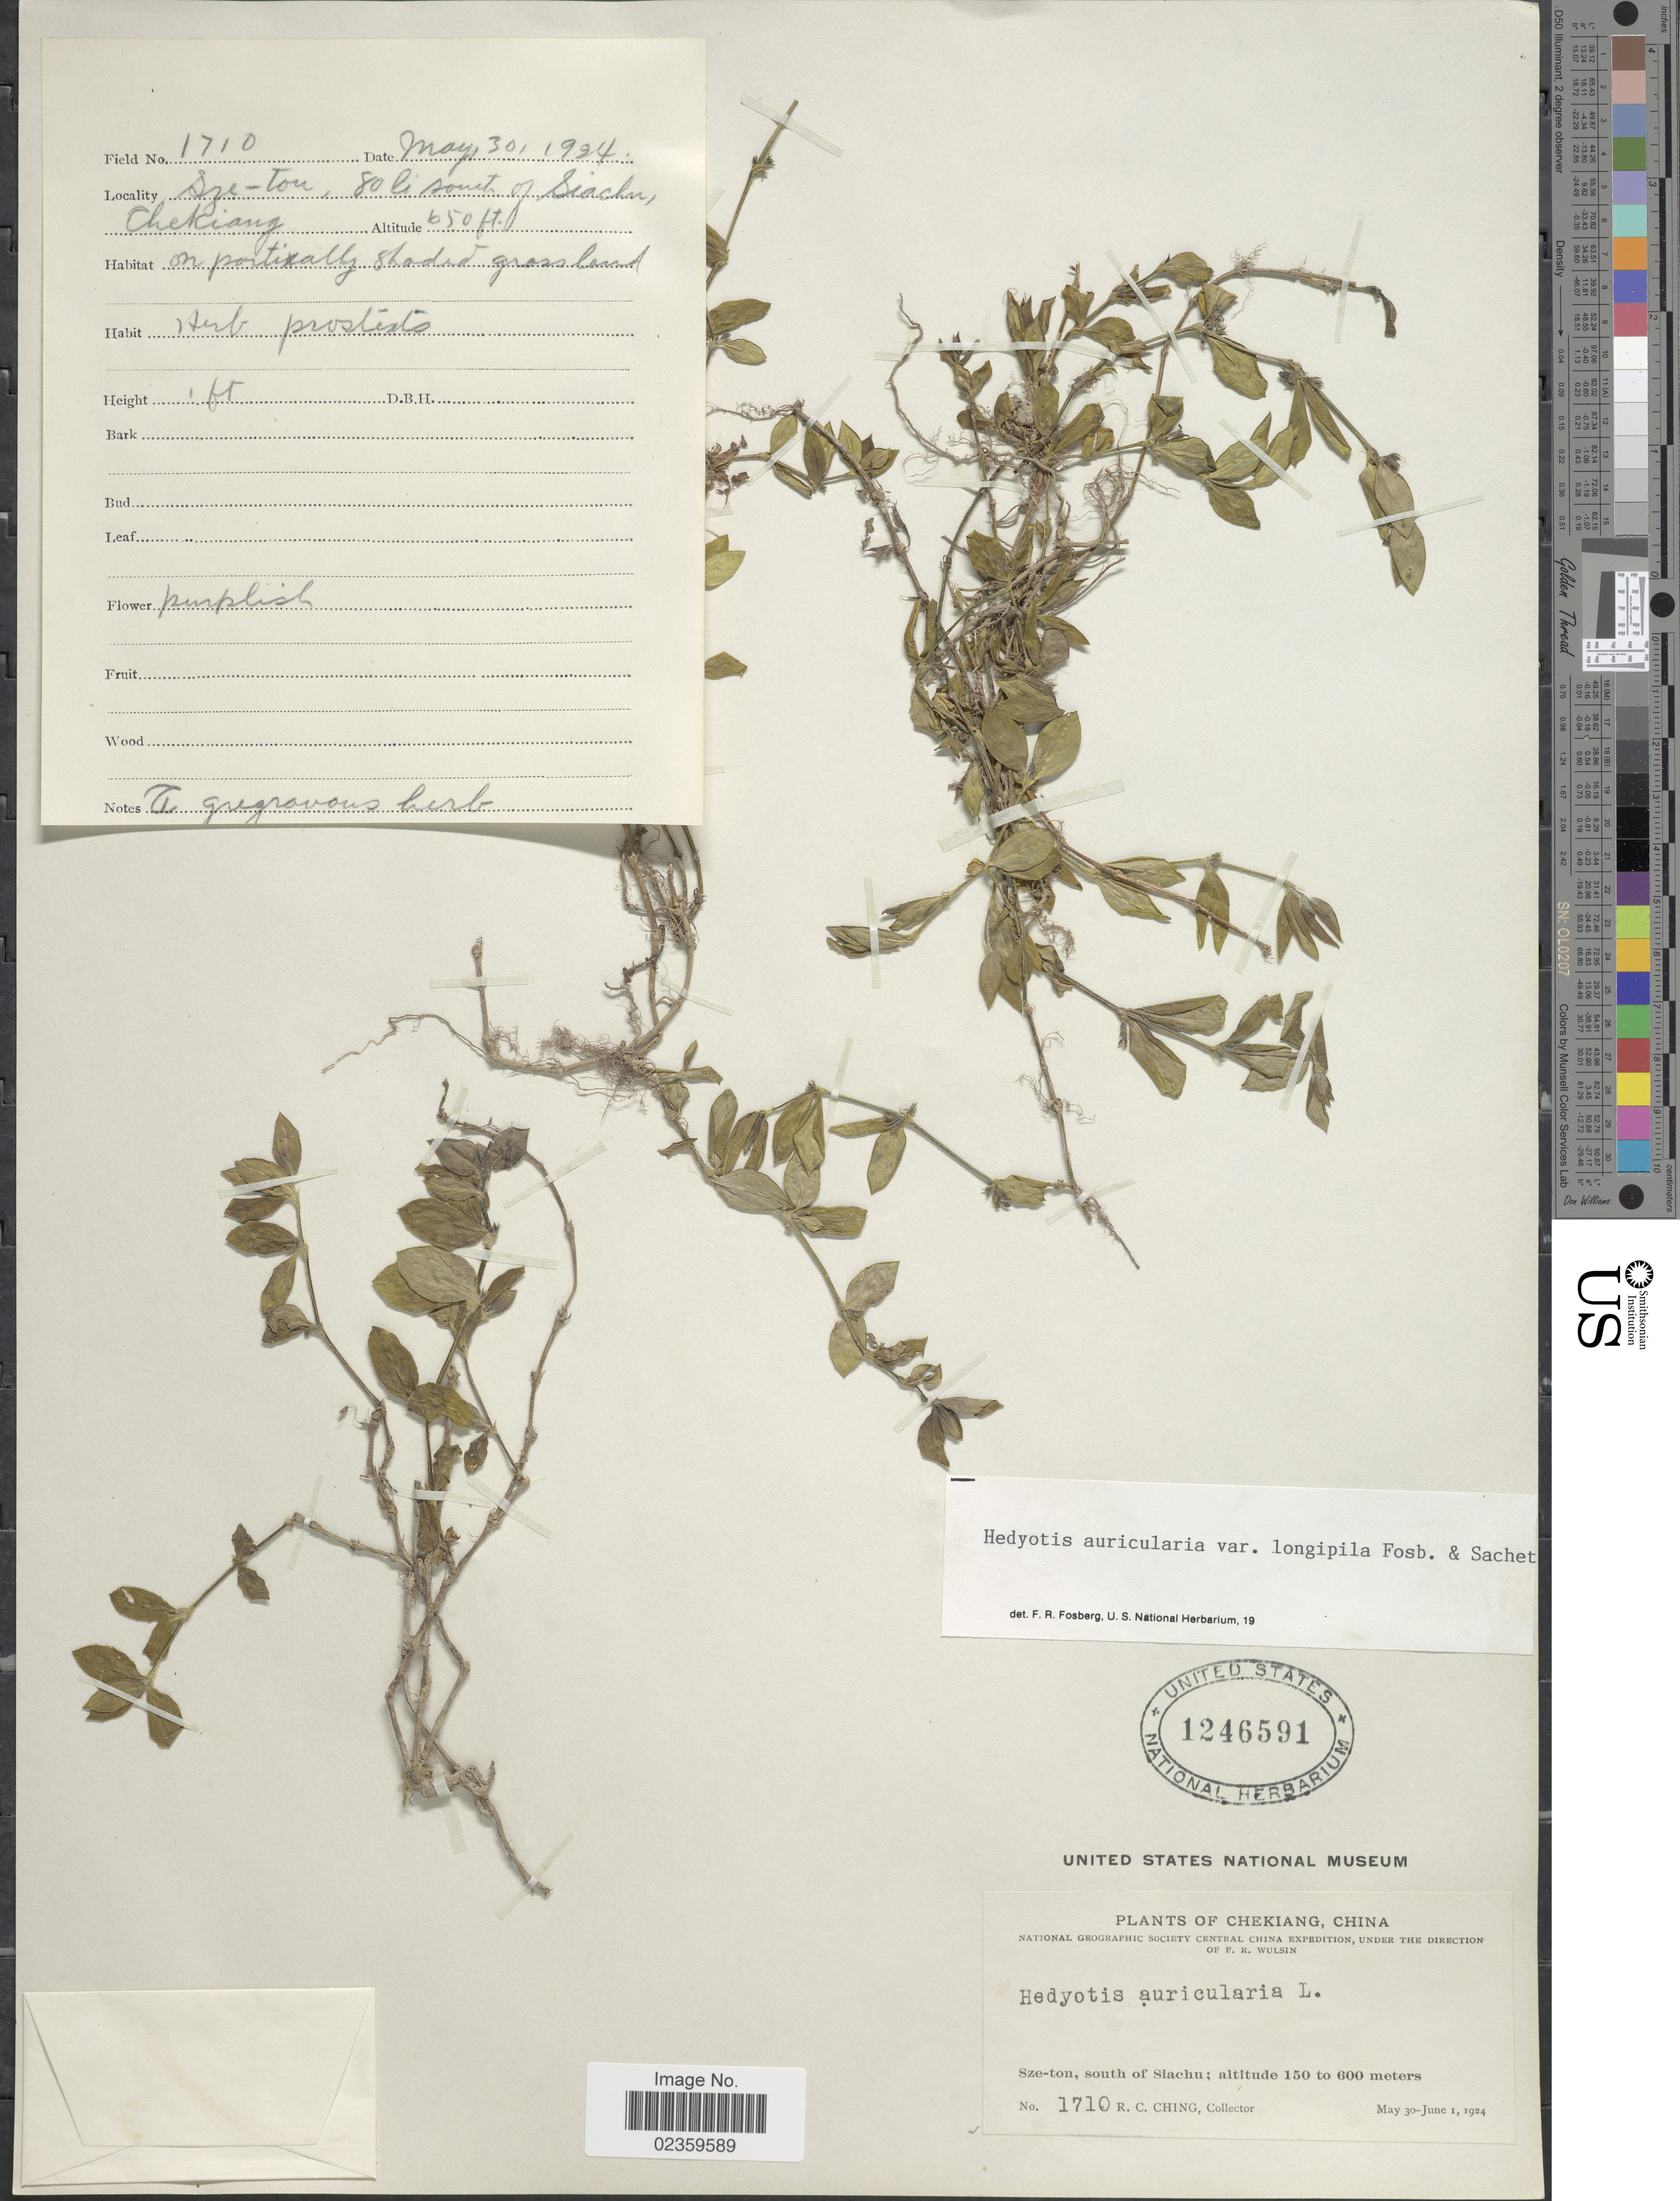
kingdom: Plantae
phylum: Tracheophyta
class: Magnoliopsida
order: Gentianales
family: Rubiaceae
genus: Exallage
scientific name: Exallage auricularia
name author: (L.) Bremek.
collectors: R. C. Ching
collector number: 1710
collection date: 1924-05-30/1924-06-01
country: China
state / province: Zhejiang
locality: Chekiang, China. Sze-ton, south of Siachu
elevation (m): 150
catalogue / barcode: US 1246591